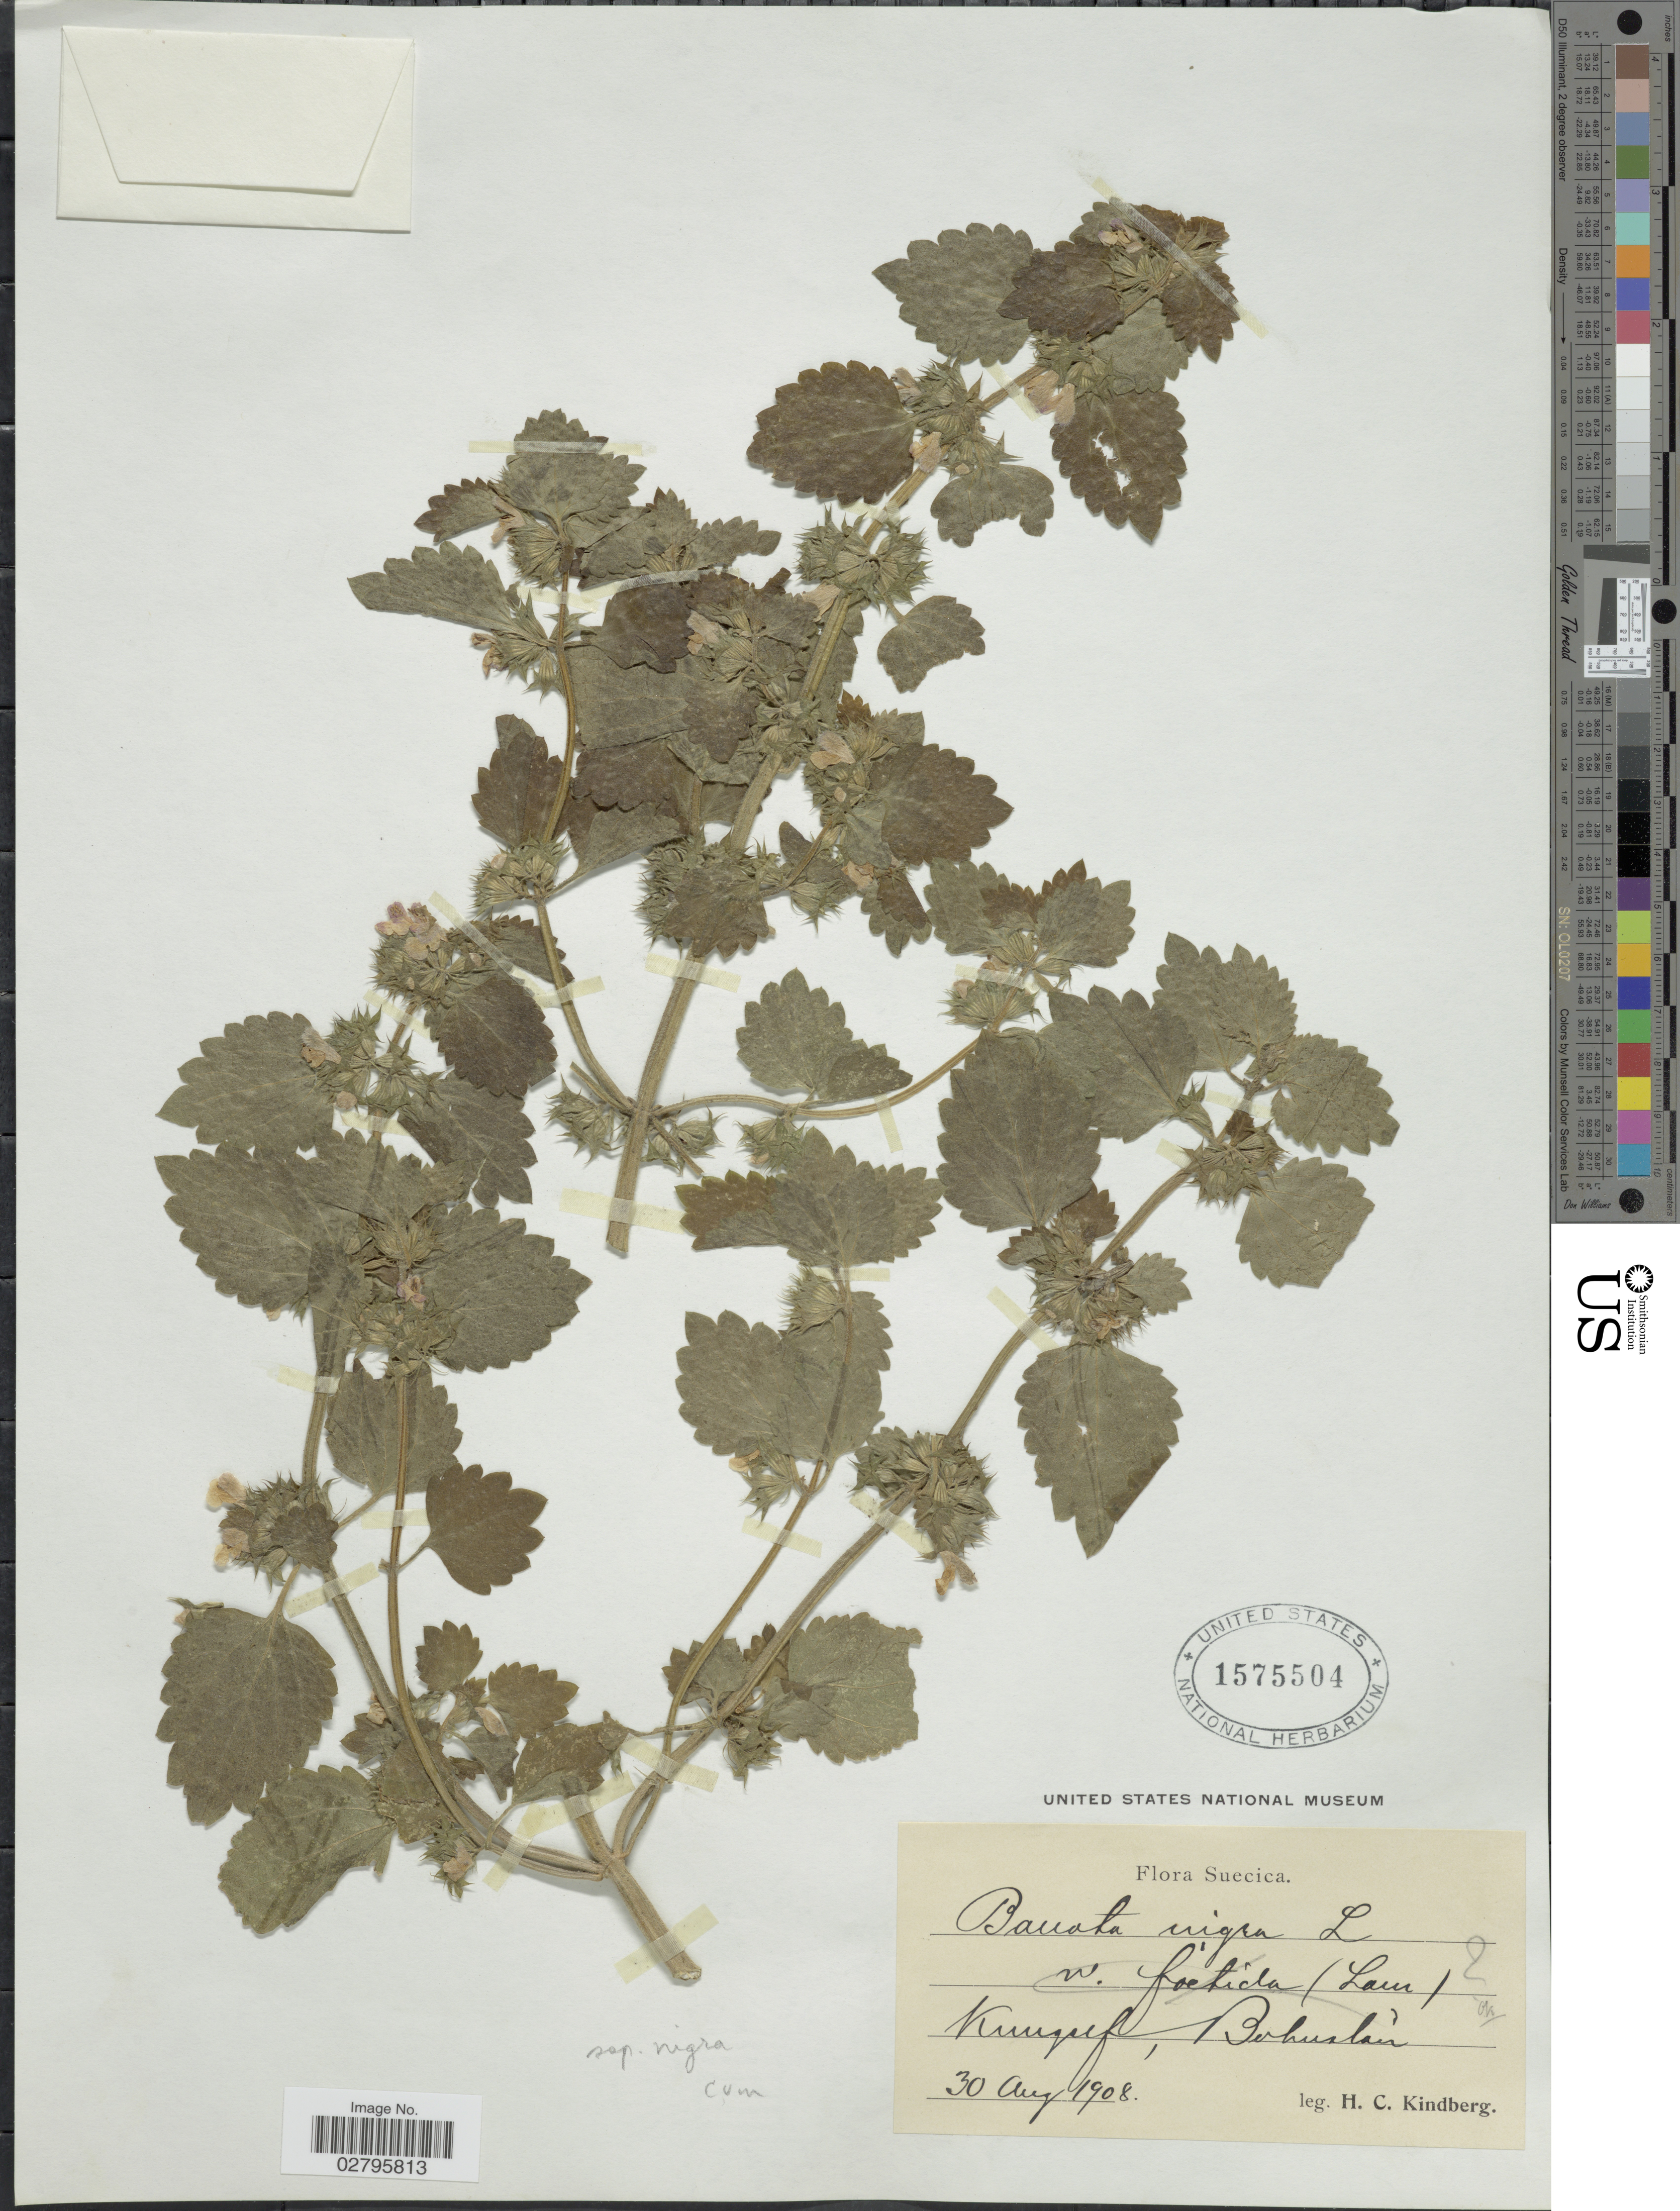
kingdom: Plantae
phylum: Tracheophyta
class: Magnoliopsida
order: Lamiales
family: Lamiaceae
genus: Ballota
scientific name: Ballota nigra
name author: L.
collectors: H. Kindberg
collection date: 1908-08-30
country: Sweden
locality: Suecica, Kungalf [= Kungalv], Bohuslan.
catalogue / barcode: US 1575504